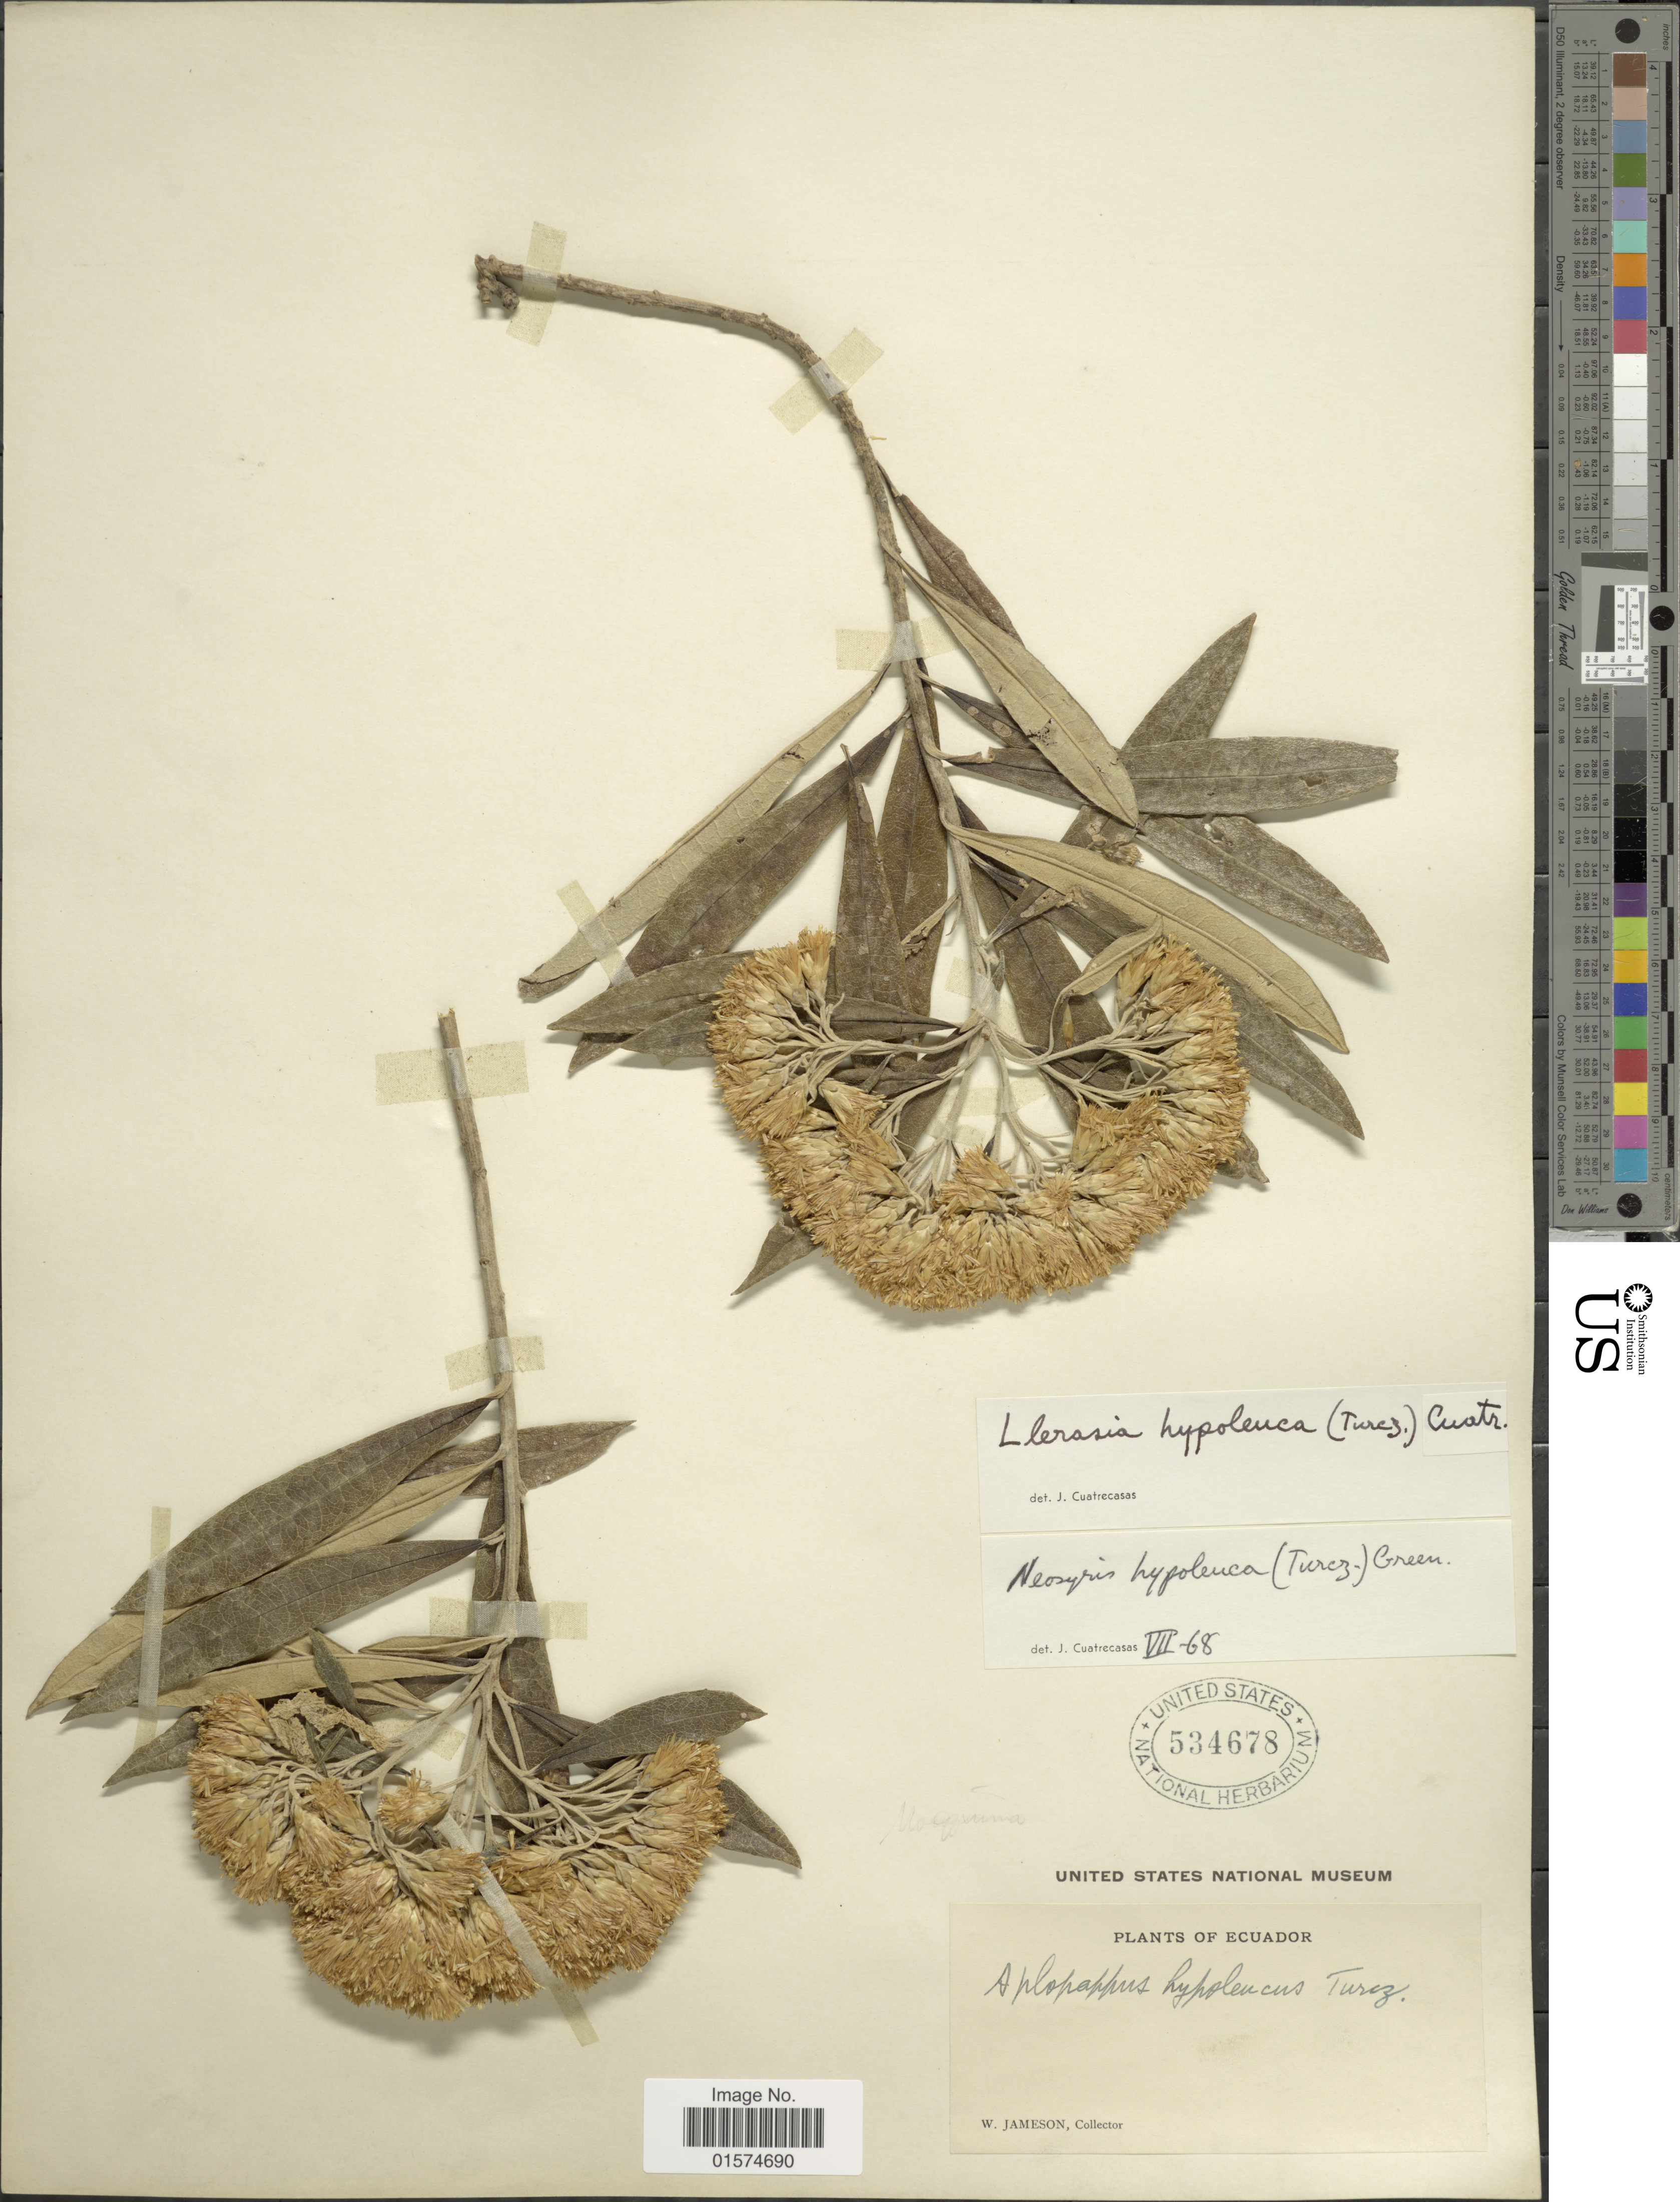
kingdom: Plantae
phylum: Tracheophyta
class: Magnoliopsida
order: Asterales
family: Asteraceae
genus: Llerasia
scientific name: Llerasia hypoleuca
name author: (Turcz.) Cuatrec.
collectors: W. Jameson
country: Ecuador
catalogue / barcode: US 534678